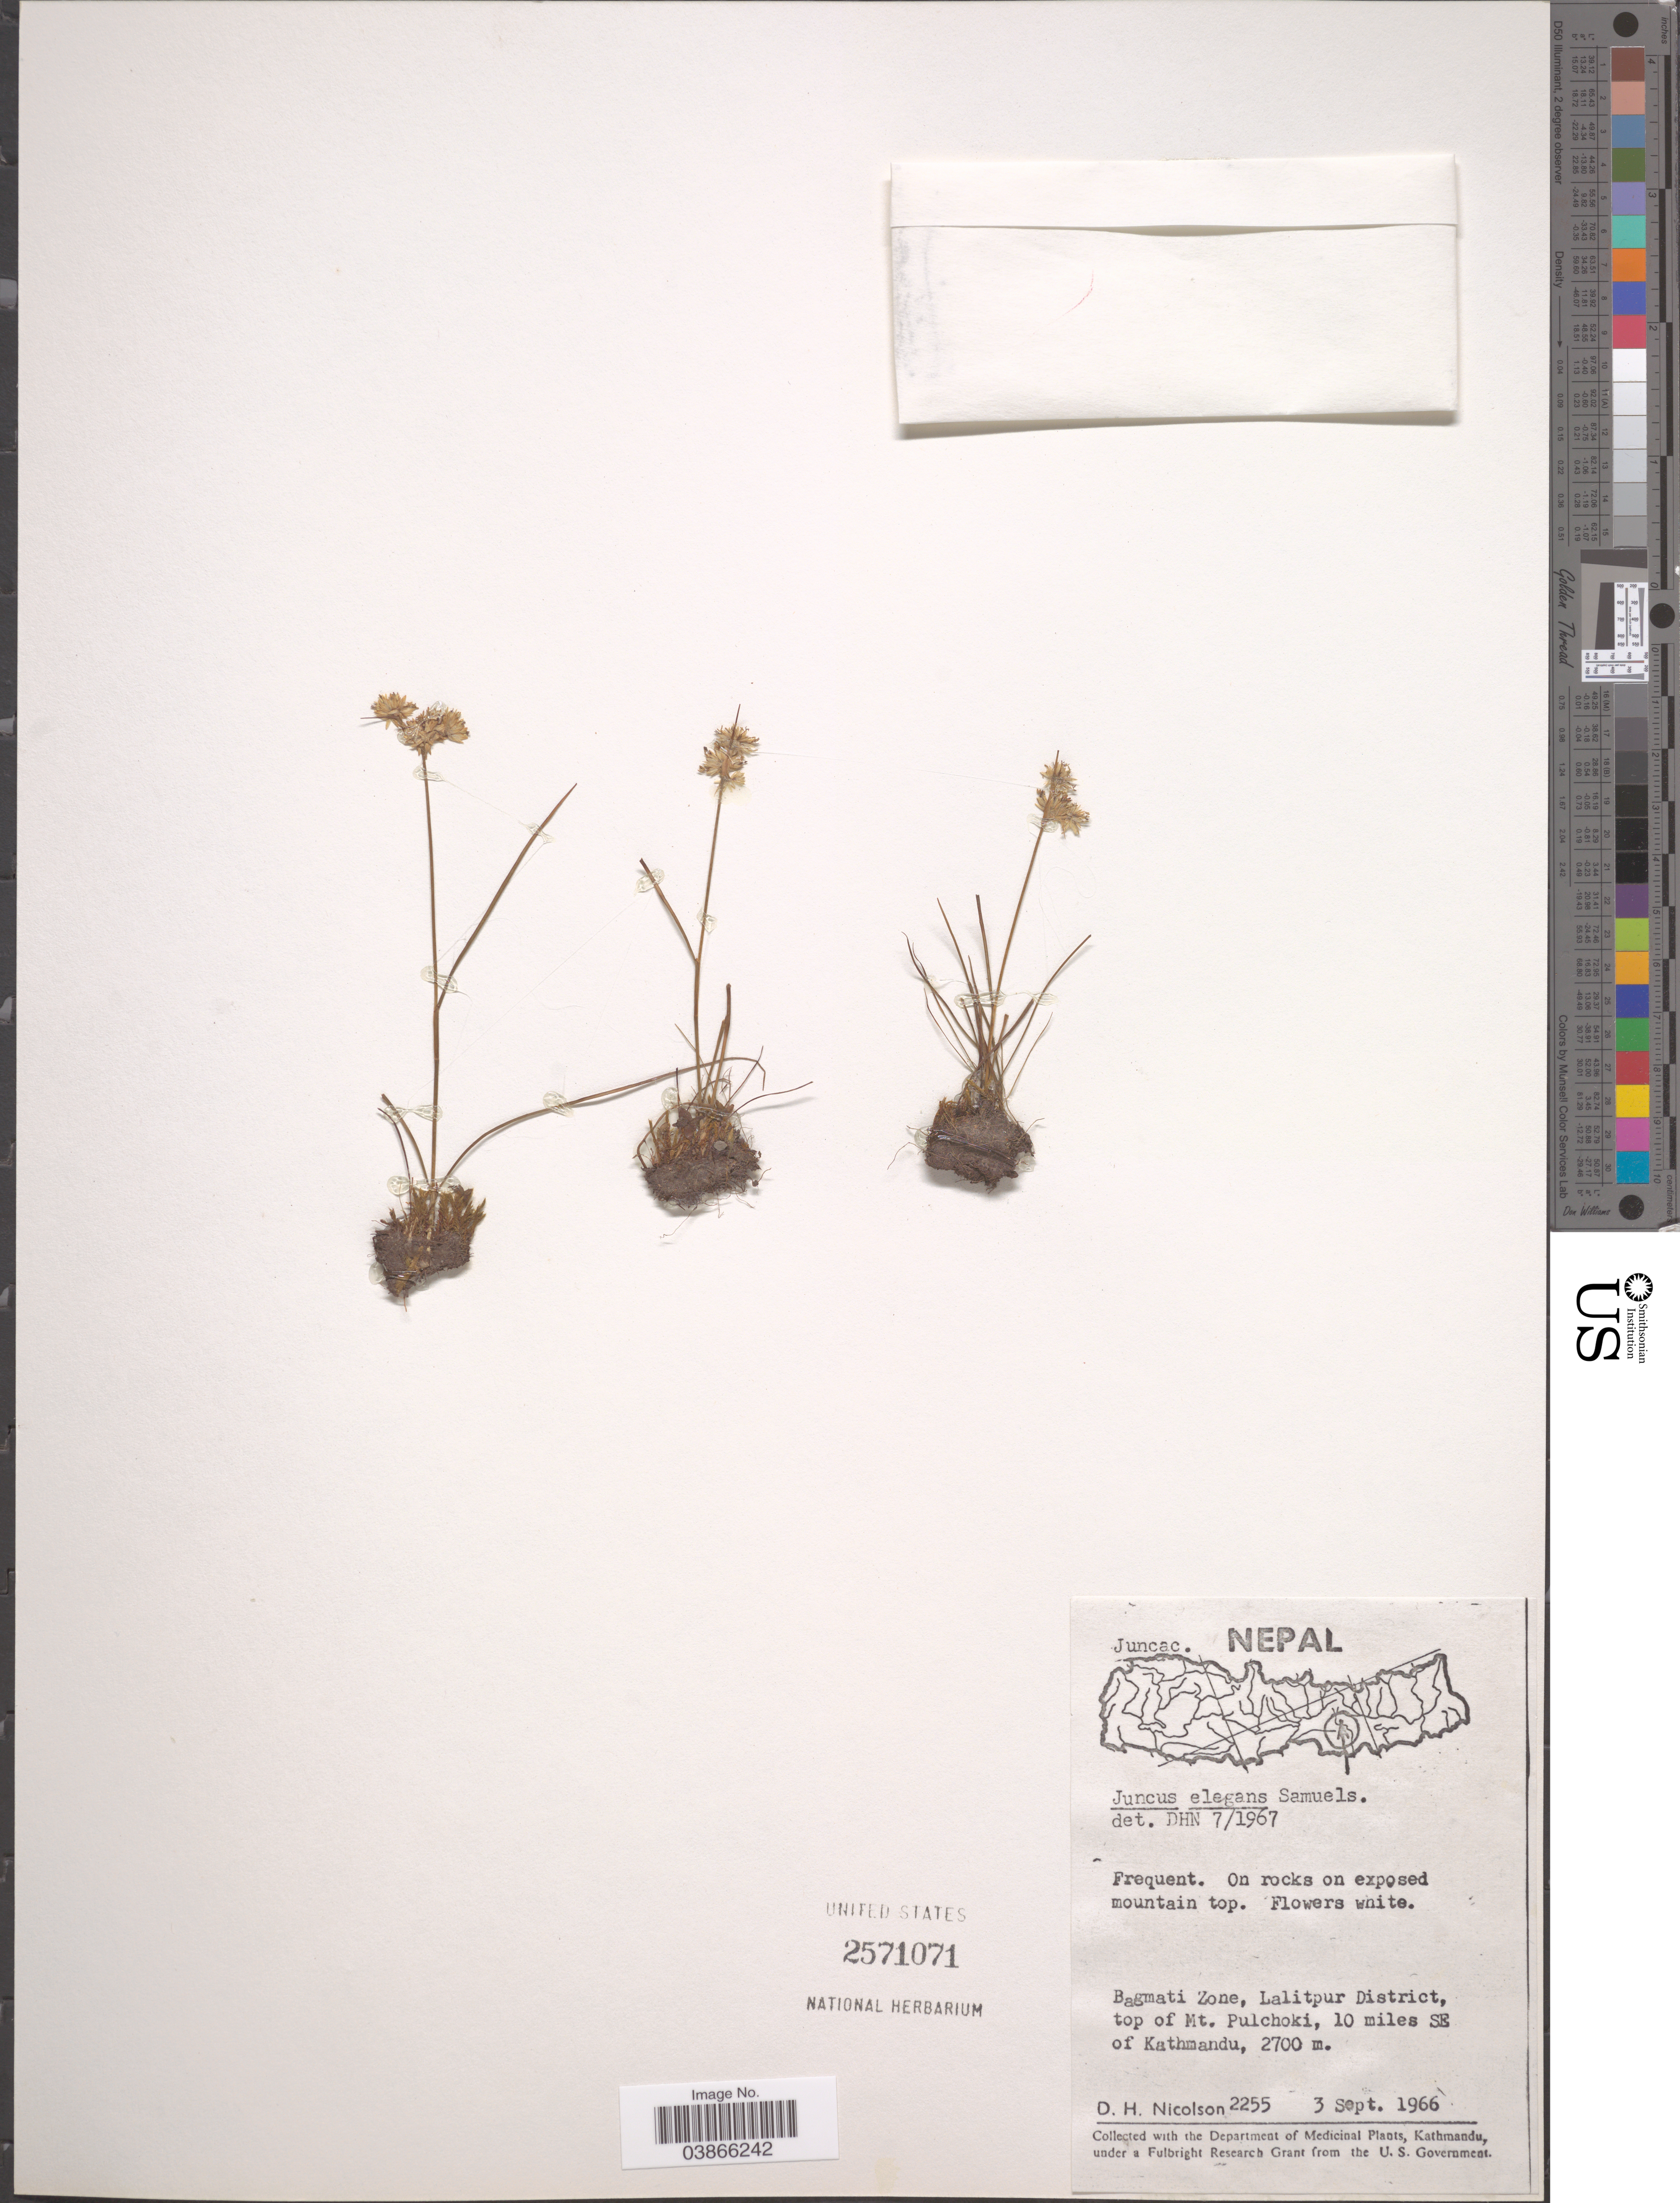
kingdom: Plantae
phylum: Tracheophyta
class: Liliopsida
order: Poales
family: Juncaceae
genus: Juncus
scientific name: Juncus elegans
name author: Royle ex Sam.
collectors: D. H. Nicolson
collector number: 2255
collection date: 1966-09-03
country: Nepal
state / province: Bagmati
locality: Bagmati Zone, Lalitpur District, top of Mt. Pulchoki, 10 miles SE of Kathmandu.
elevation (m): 2700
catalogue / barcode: US 2571071